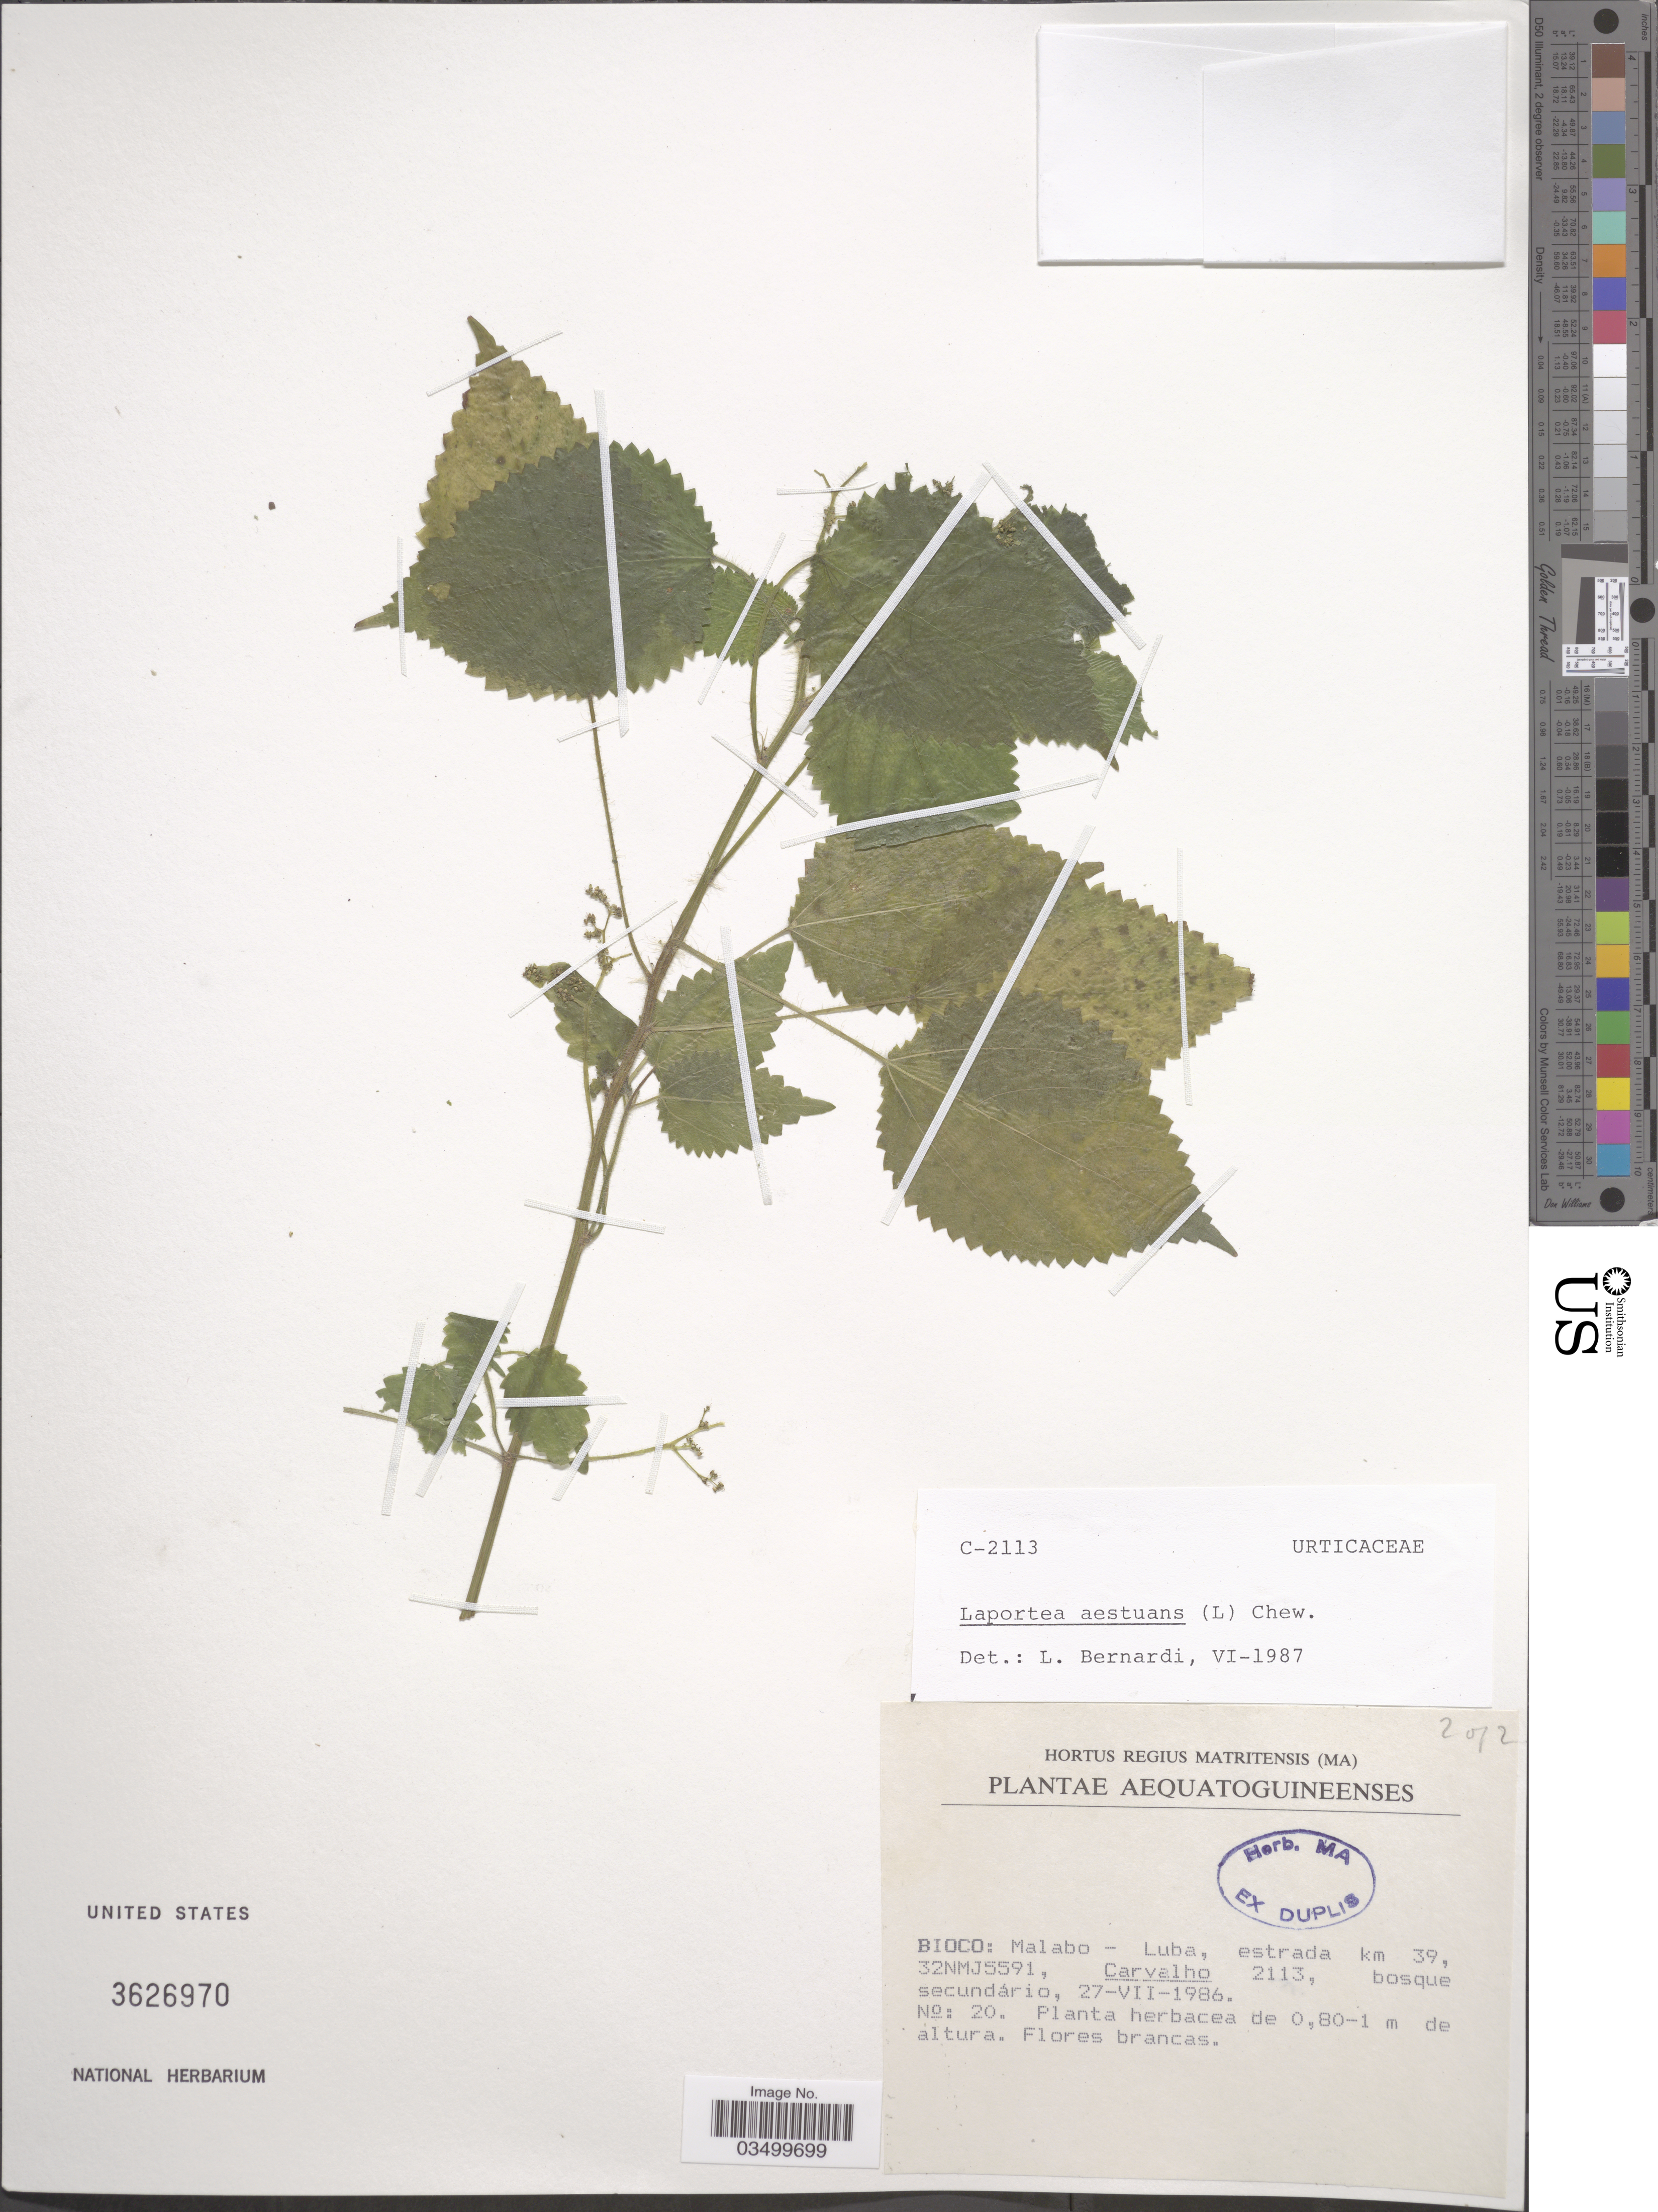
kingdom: Plantae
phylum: Tracheophyta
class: Magnoliopsida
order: Rosales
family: Urticaceae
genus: Laportea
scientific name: Laportea aestuans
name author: (L.) Chew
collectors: Carvalho, --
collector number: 2113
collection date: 1986-07-27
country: Equatorial Guinea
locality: Bioco: Malabo - Luba, estrada km 39, 32NMJ5591.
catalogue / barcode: US 3626970